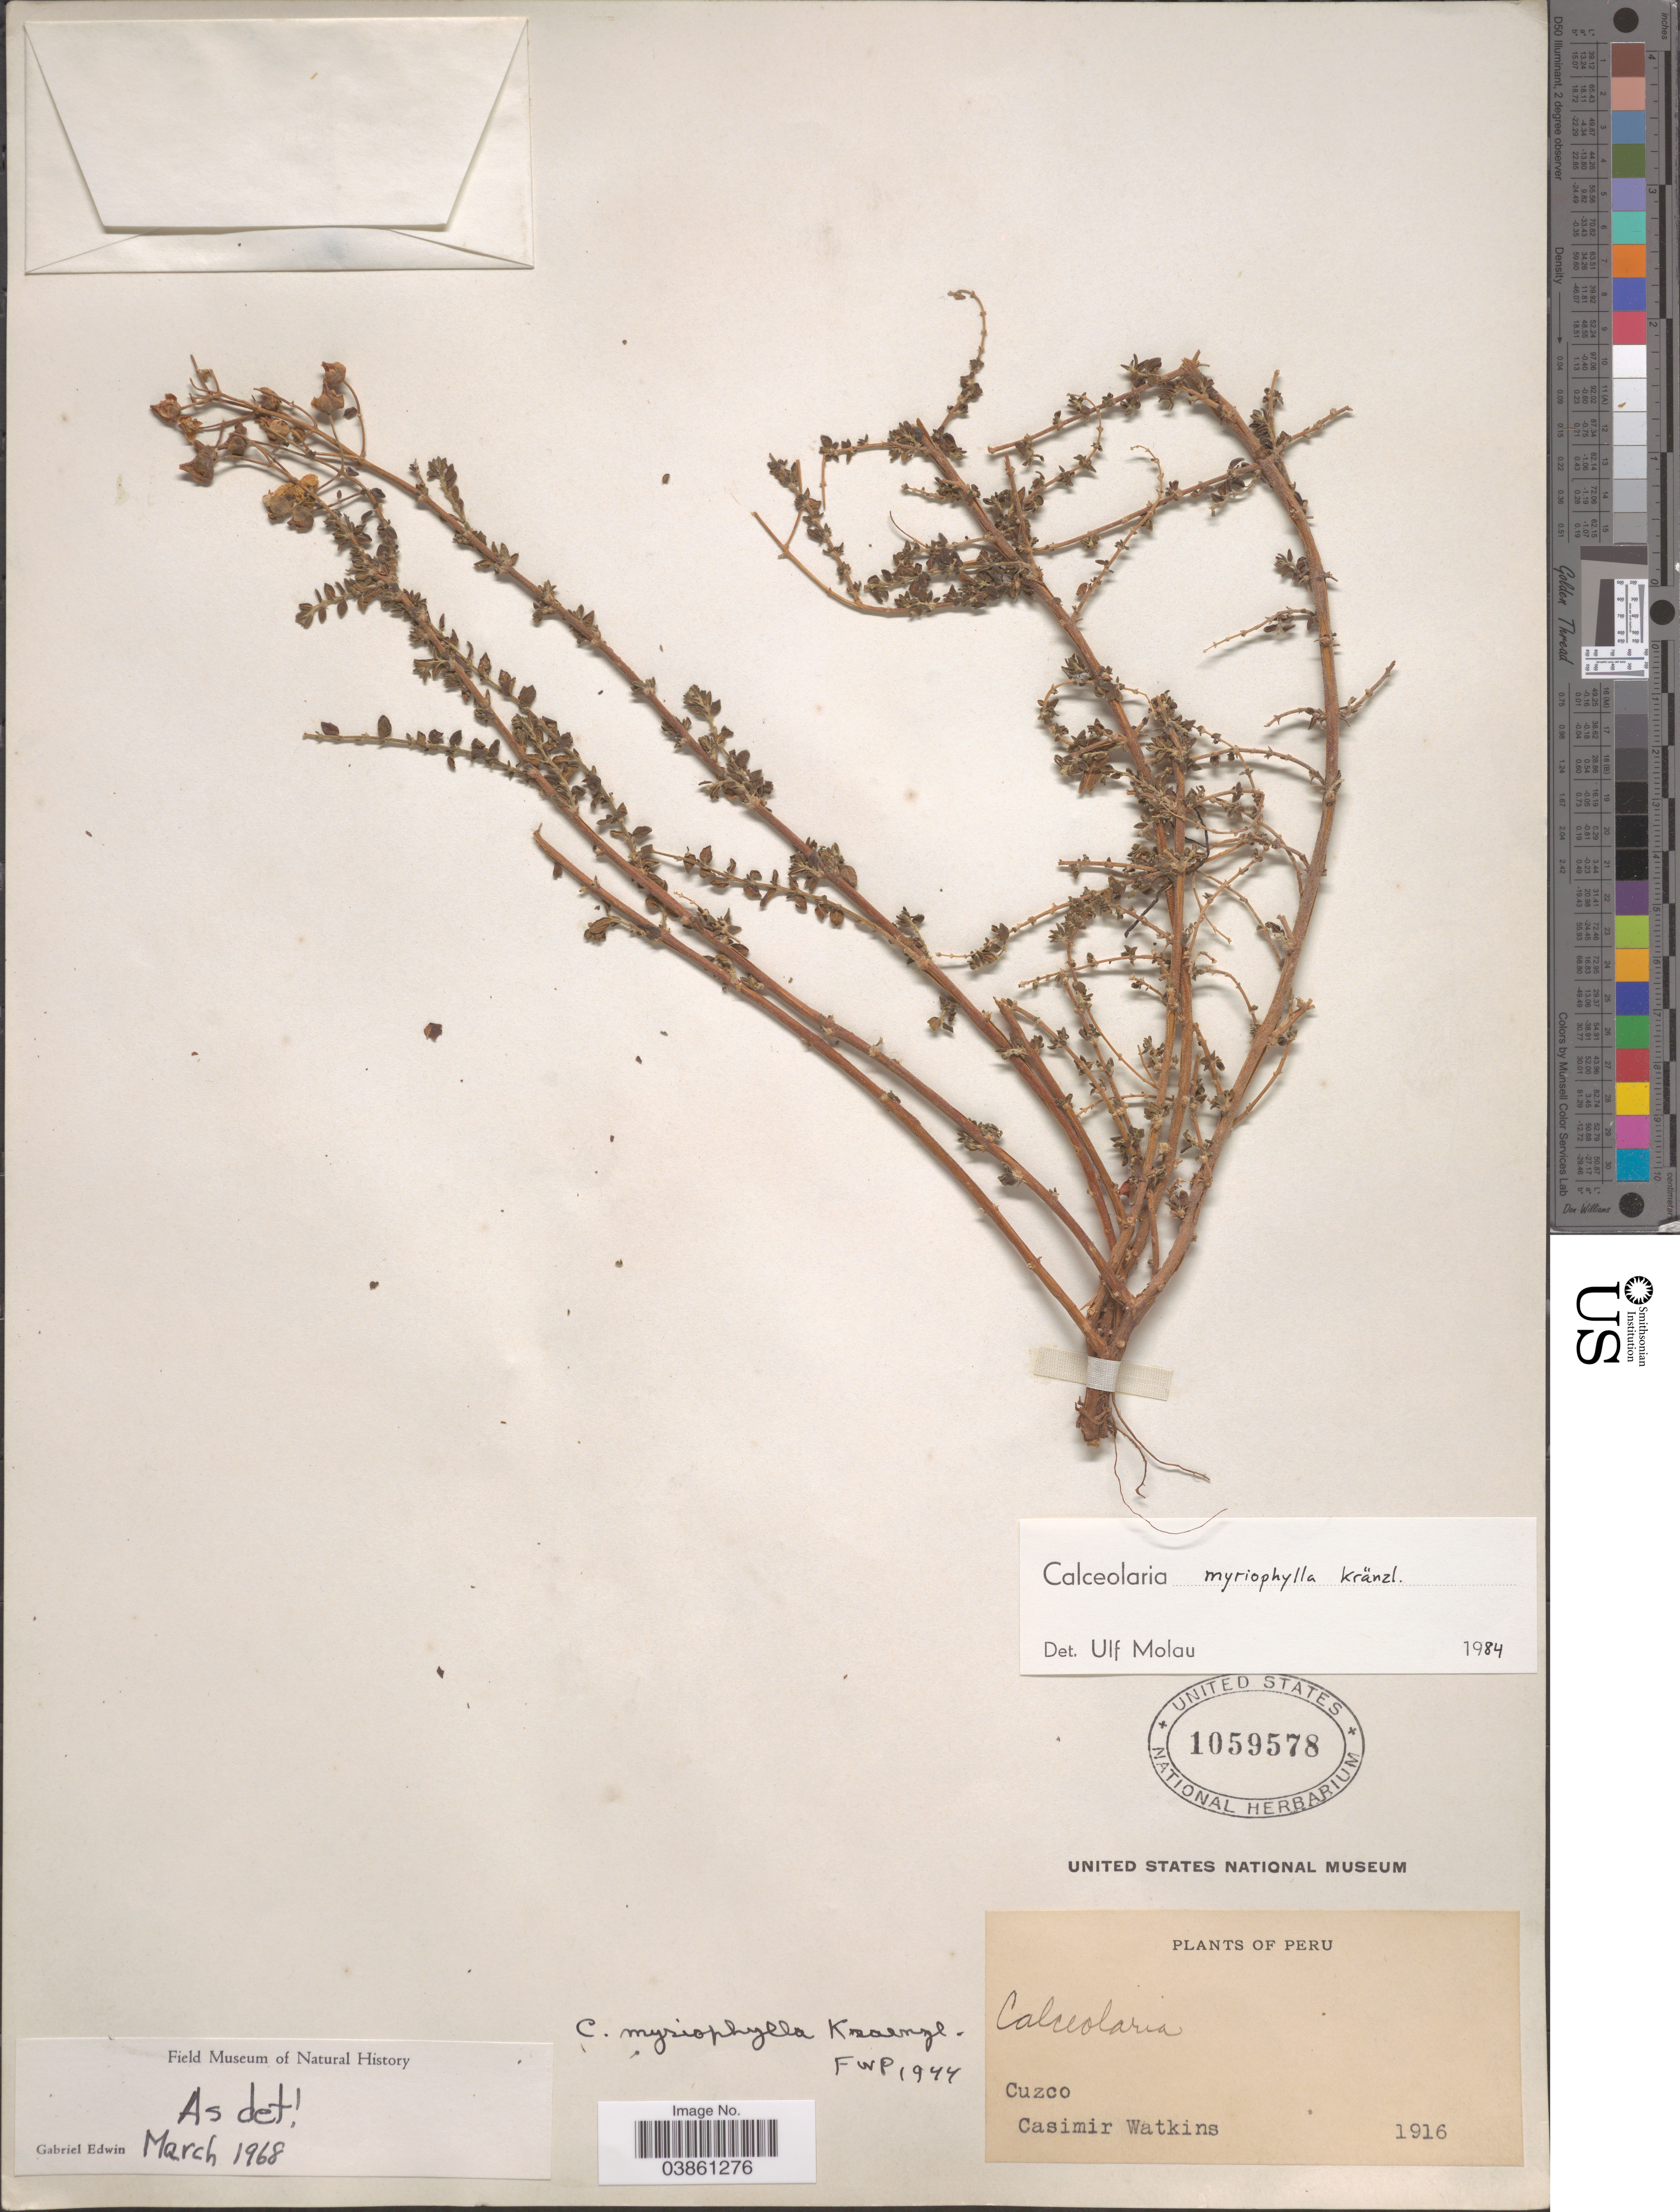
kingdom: Plantae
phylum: Tracheophyta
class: Magnoliopsida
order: Lamiales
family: Calceolariaceae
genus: Calceolaria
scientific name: Calceolaria myriophylla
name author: Kraenzl.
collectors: C. Watkins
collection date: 1916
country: Peru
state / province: Cusco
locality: Cuzco.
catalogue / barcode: US 1059578